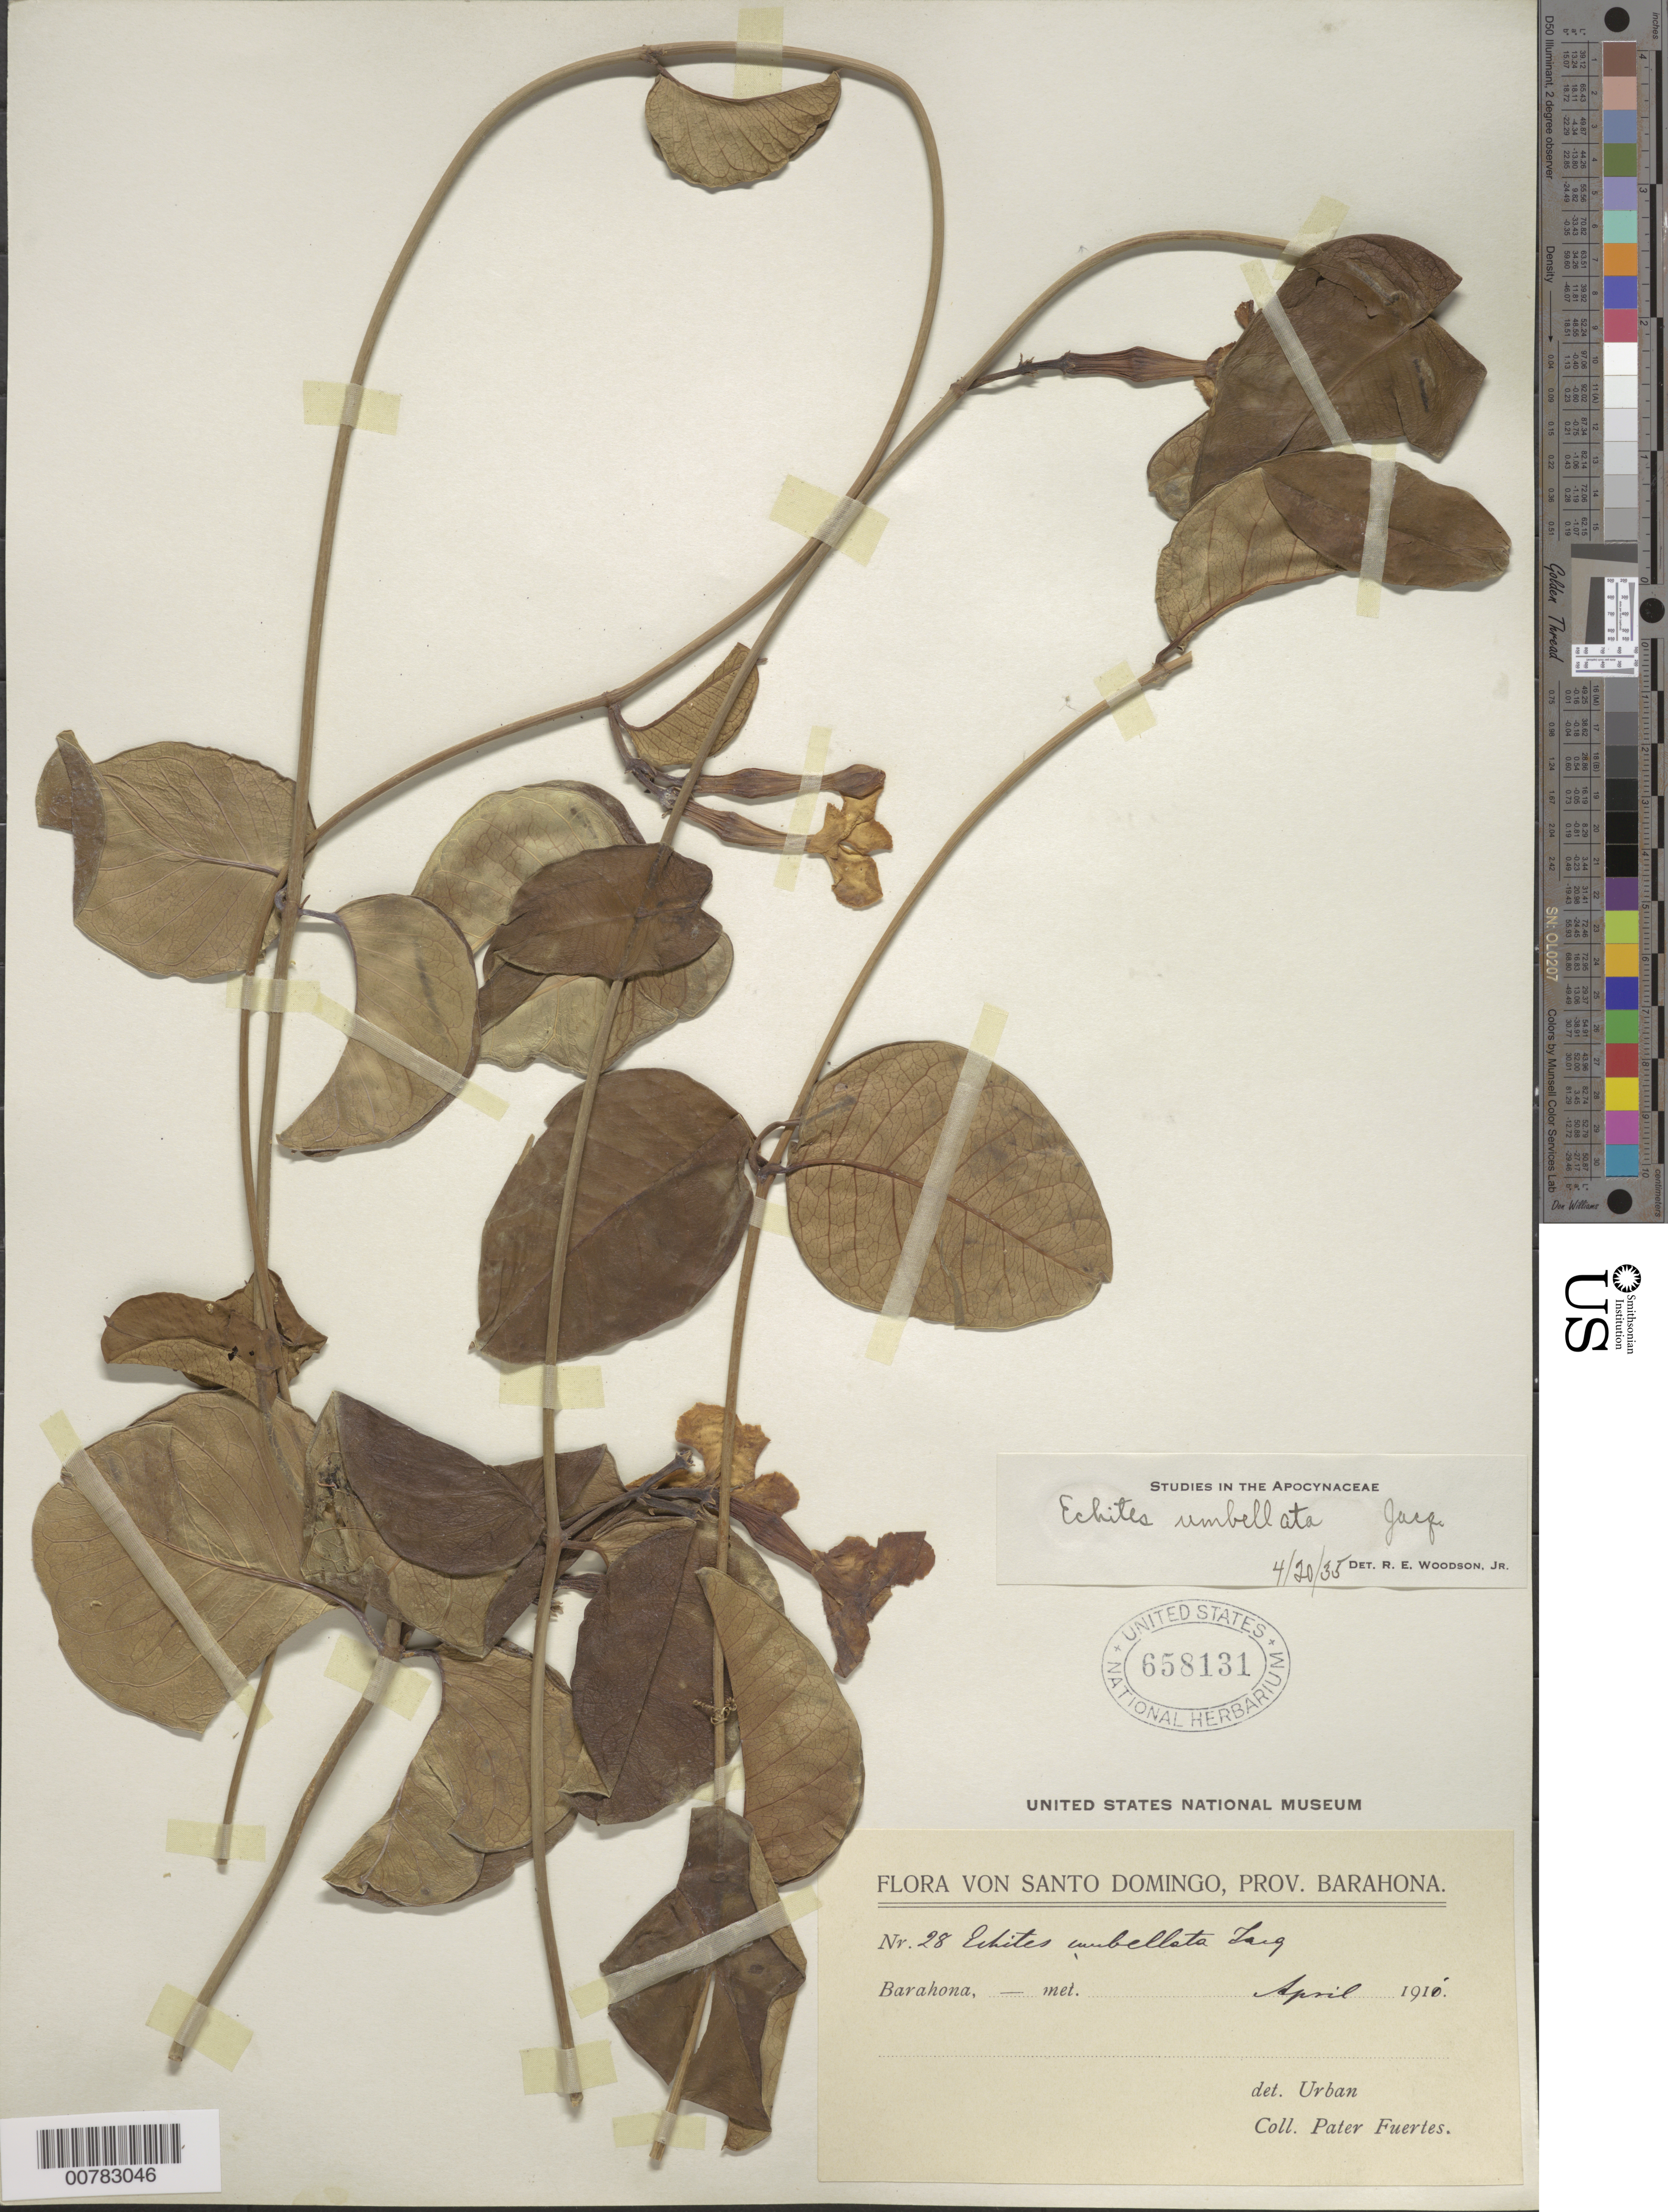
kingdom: Plantae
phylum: Tracheophyta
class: Magnoliopsida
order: Gentianales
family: Apocynaceae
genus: Echites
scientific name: Echites umbellatus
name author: Jacq.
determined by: Woodson, R. E., Jr.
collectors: M. D. Fuertes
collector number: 28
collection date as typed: Apr 1910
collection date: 1910-04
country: Dominican Republic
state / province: Barahona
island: Hispaniola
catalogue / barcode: US 658131